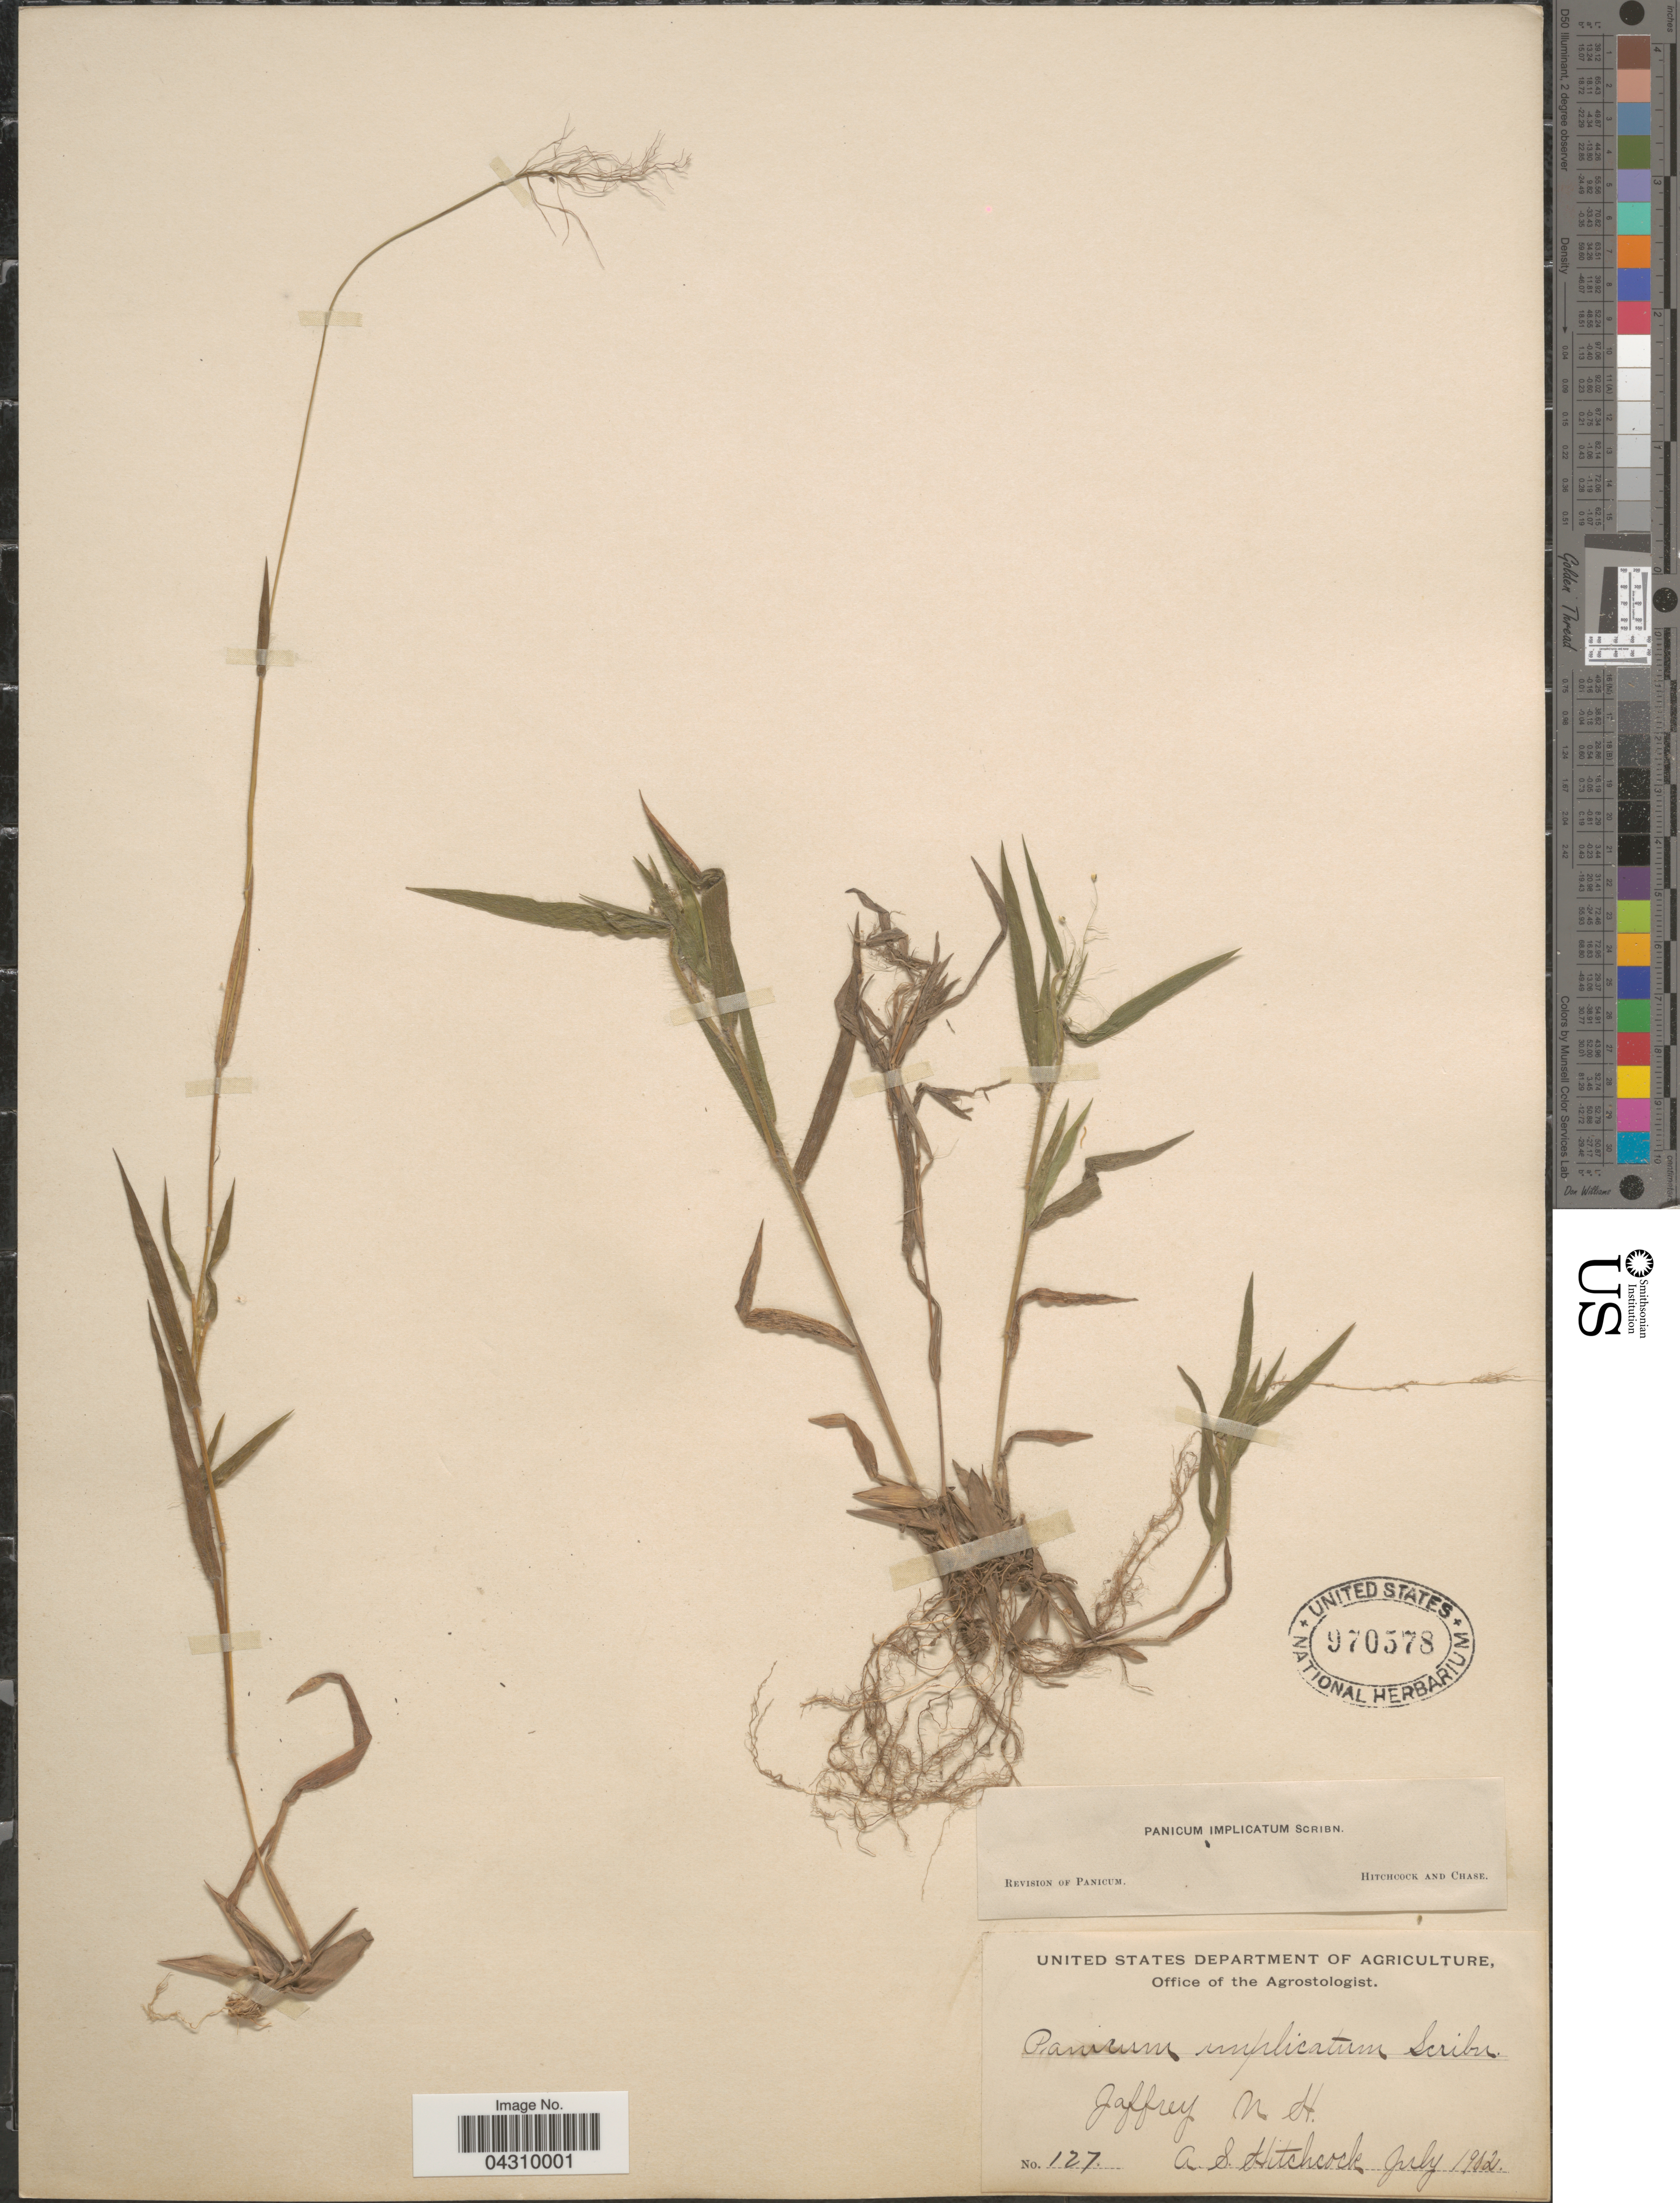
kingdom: Plantae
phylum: Tracheophyta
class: Liliopsida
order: Poales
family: Poaceae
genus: Dichanthelium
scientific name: Dichanthelium acuminatum var. acuminatum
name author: (Sw.) Gould & C.A. Clark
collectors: A. S. Hitchcock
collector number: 127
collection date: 1902-07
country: United States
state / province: New Hampshire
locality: Jaffrey.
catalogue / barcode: US 970578